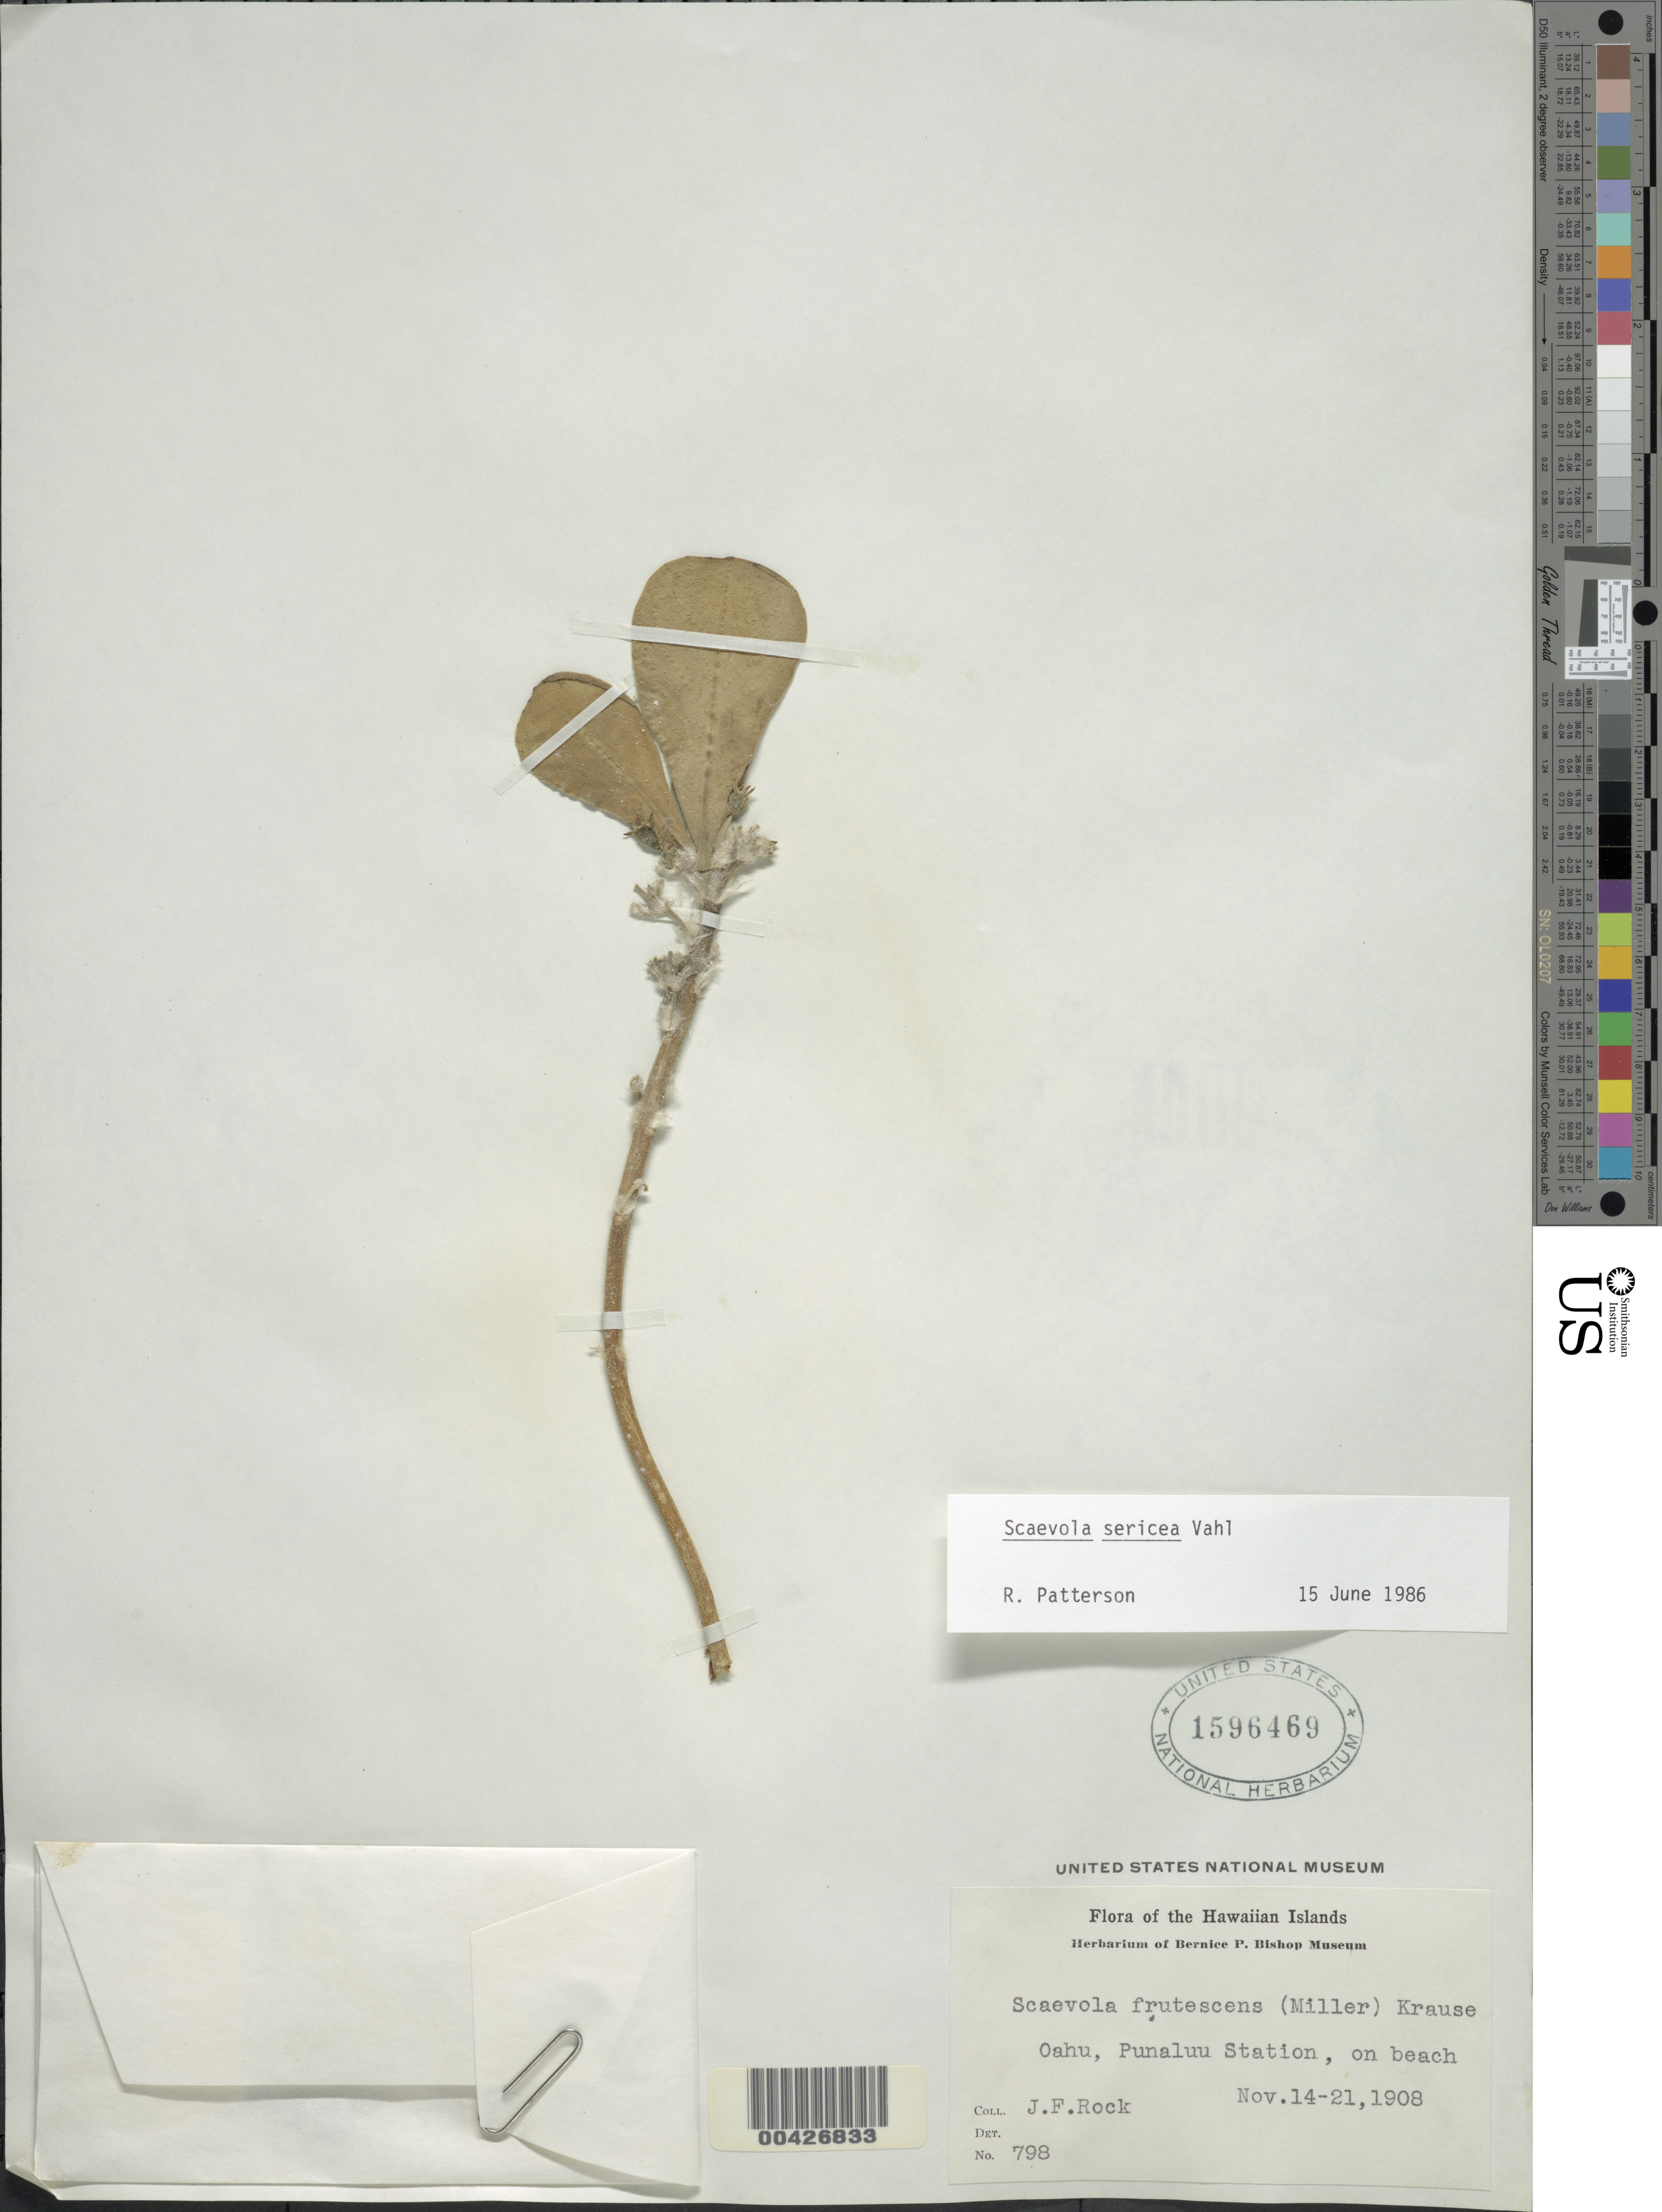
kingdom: Plantae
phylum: Tracheophyta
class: Magnoliopsida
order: Asterales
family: Goodeniaceae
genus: Scaevola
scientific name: Scaevola taccada var. taccada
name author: (Gaertn.) Roxb.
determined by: Wagner, W. L., (BOT), Smithsonian Institution - National Museum of Natural History (UNITED STATES)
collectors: J. F. Rock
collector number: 798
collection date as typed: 14 Nov 1908 to 21 Nov 1908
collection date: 1908-11-14/1908-11-21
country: United States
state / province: Hawaii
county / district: Honolulu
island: Oahu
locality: Punaluu Station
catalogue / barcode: US 1596469